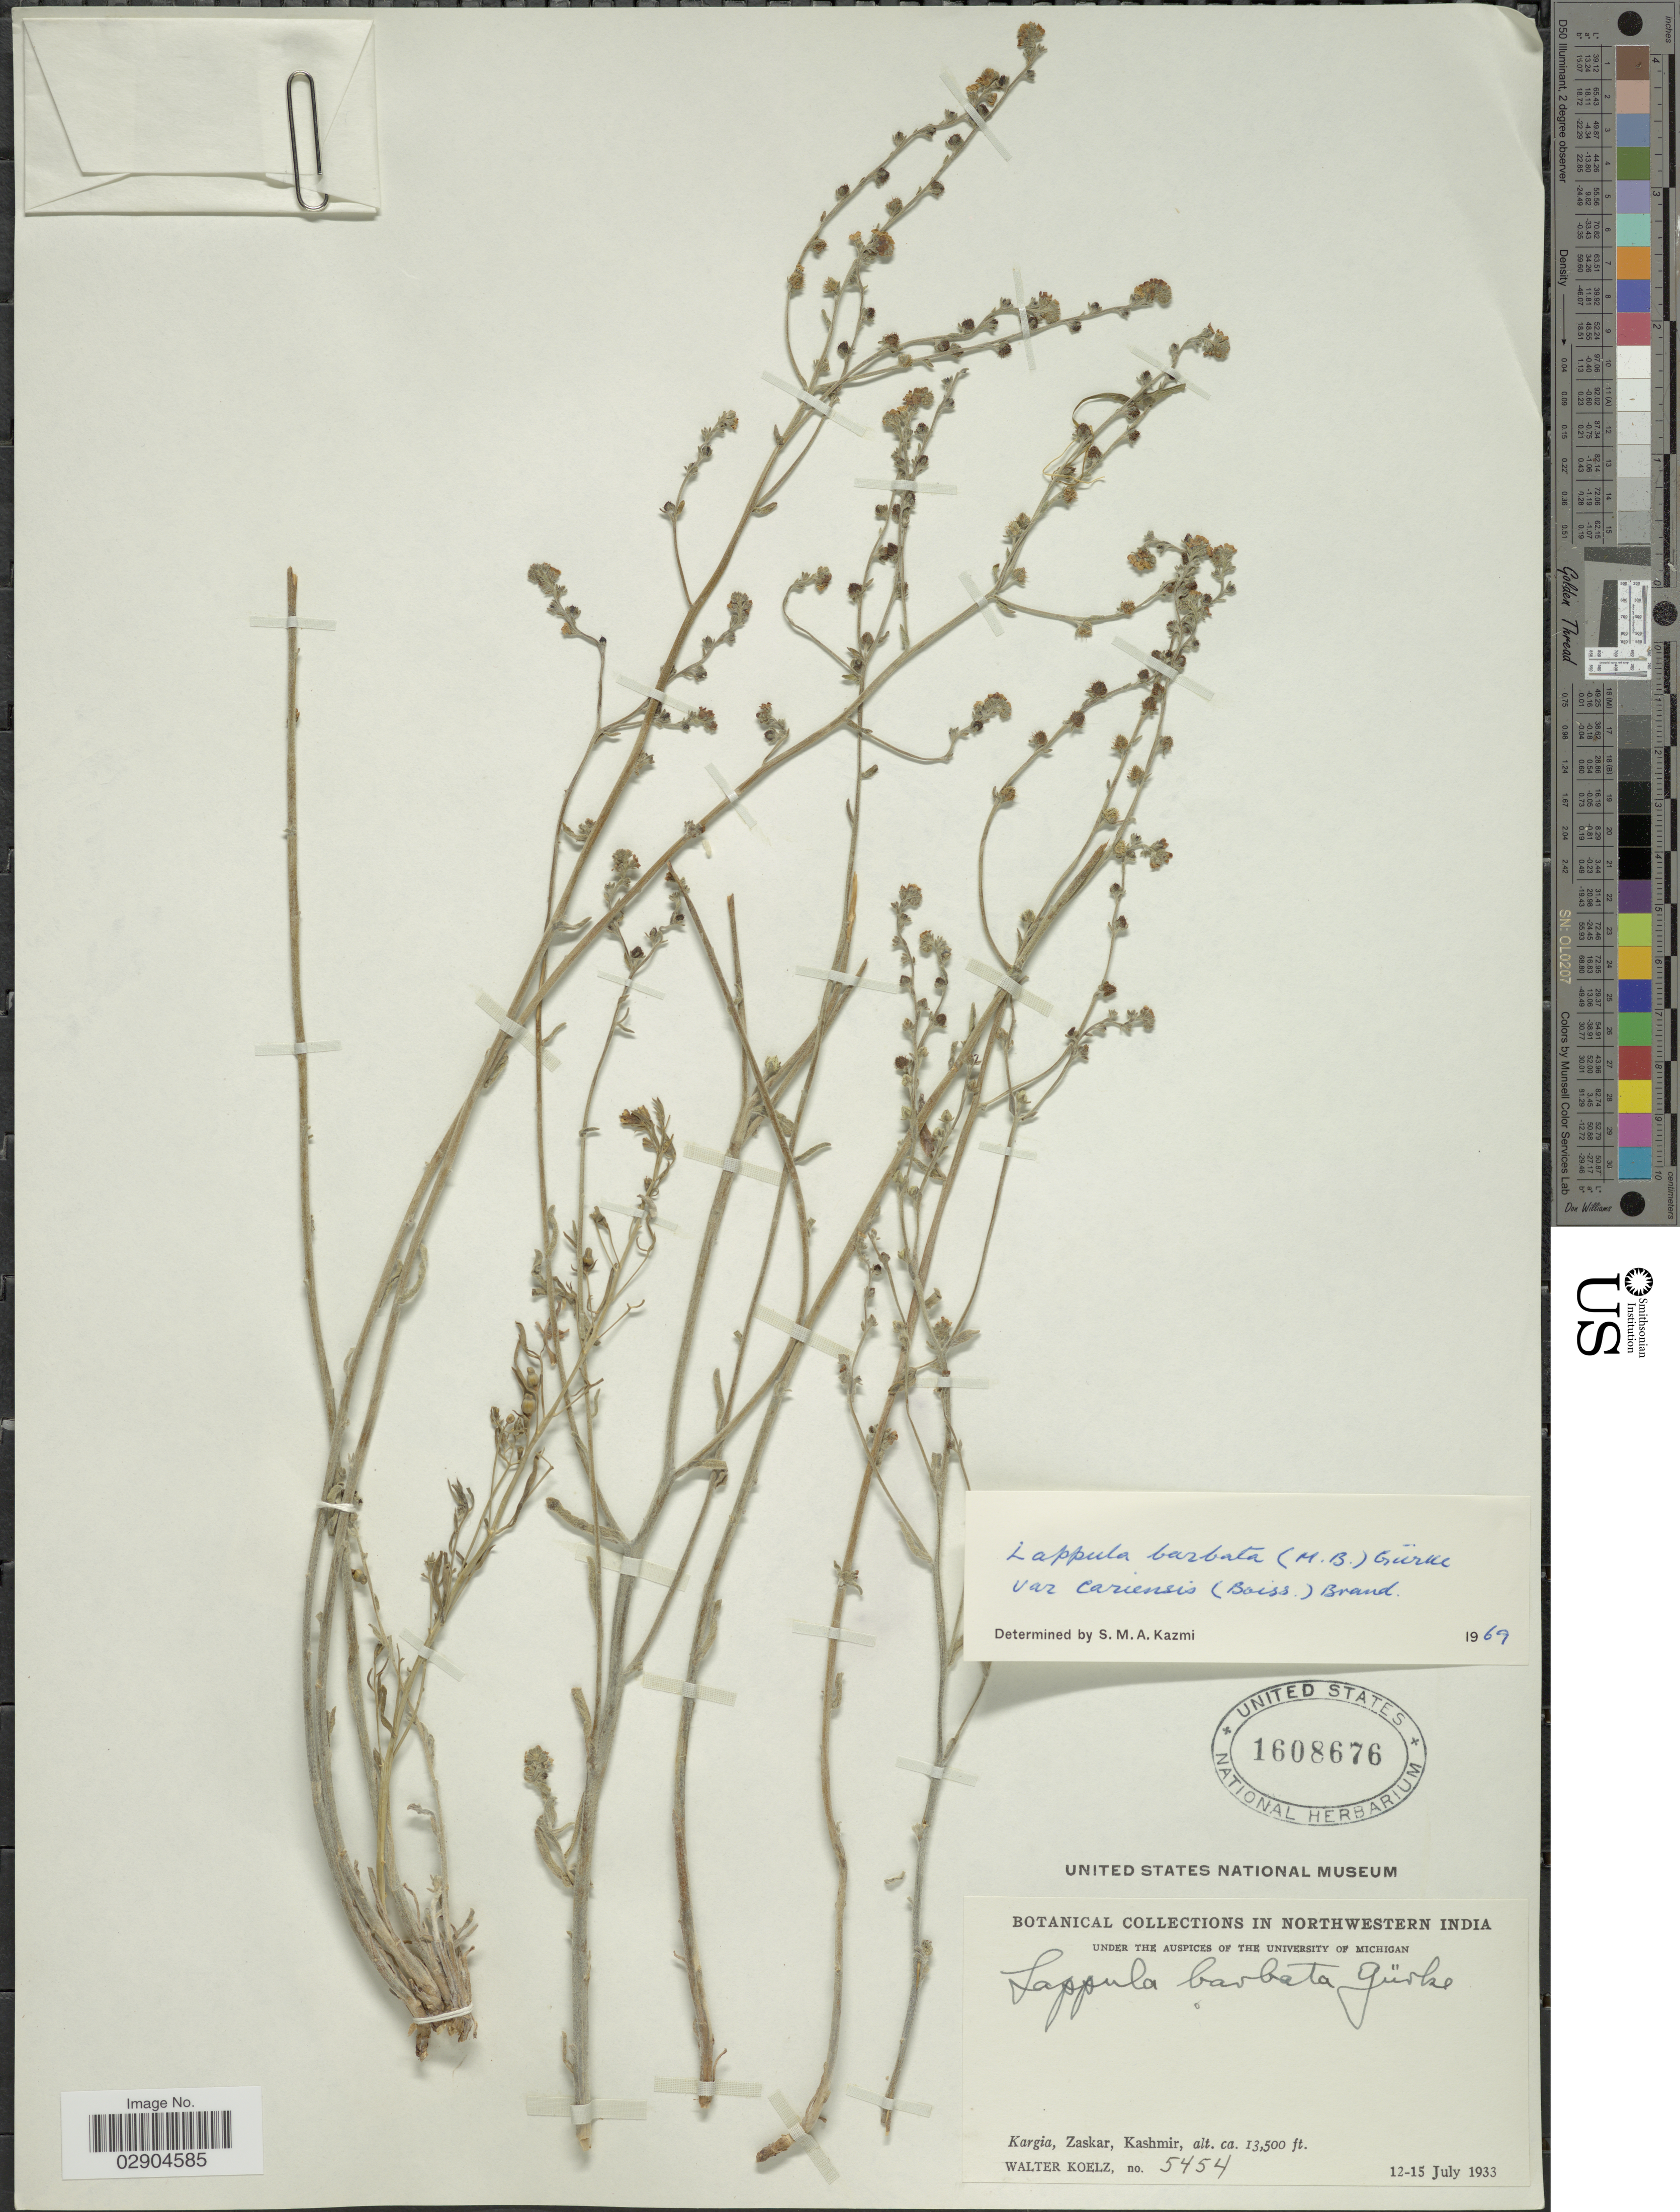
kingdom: Plantae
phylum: Tracheophyta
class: Magnoliopsida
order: Boraginales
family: Boraginaceae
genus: Lappula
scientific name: Lappula barbata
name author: (M. Bieb.) Gürke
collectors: W. N. Koelz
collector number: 5454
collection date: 1933-07-12/1933-07-15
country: India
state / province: Jammu and Kashmir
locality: In Northwestern India. Kargia, Zaskar, Kashmir.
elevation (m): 4115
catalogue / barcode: US 1608676